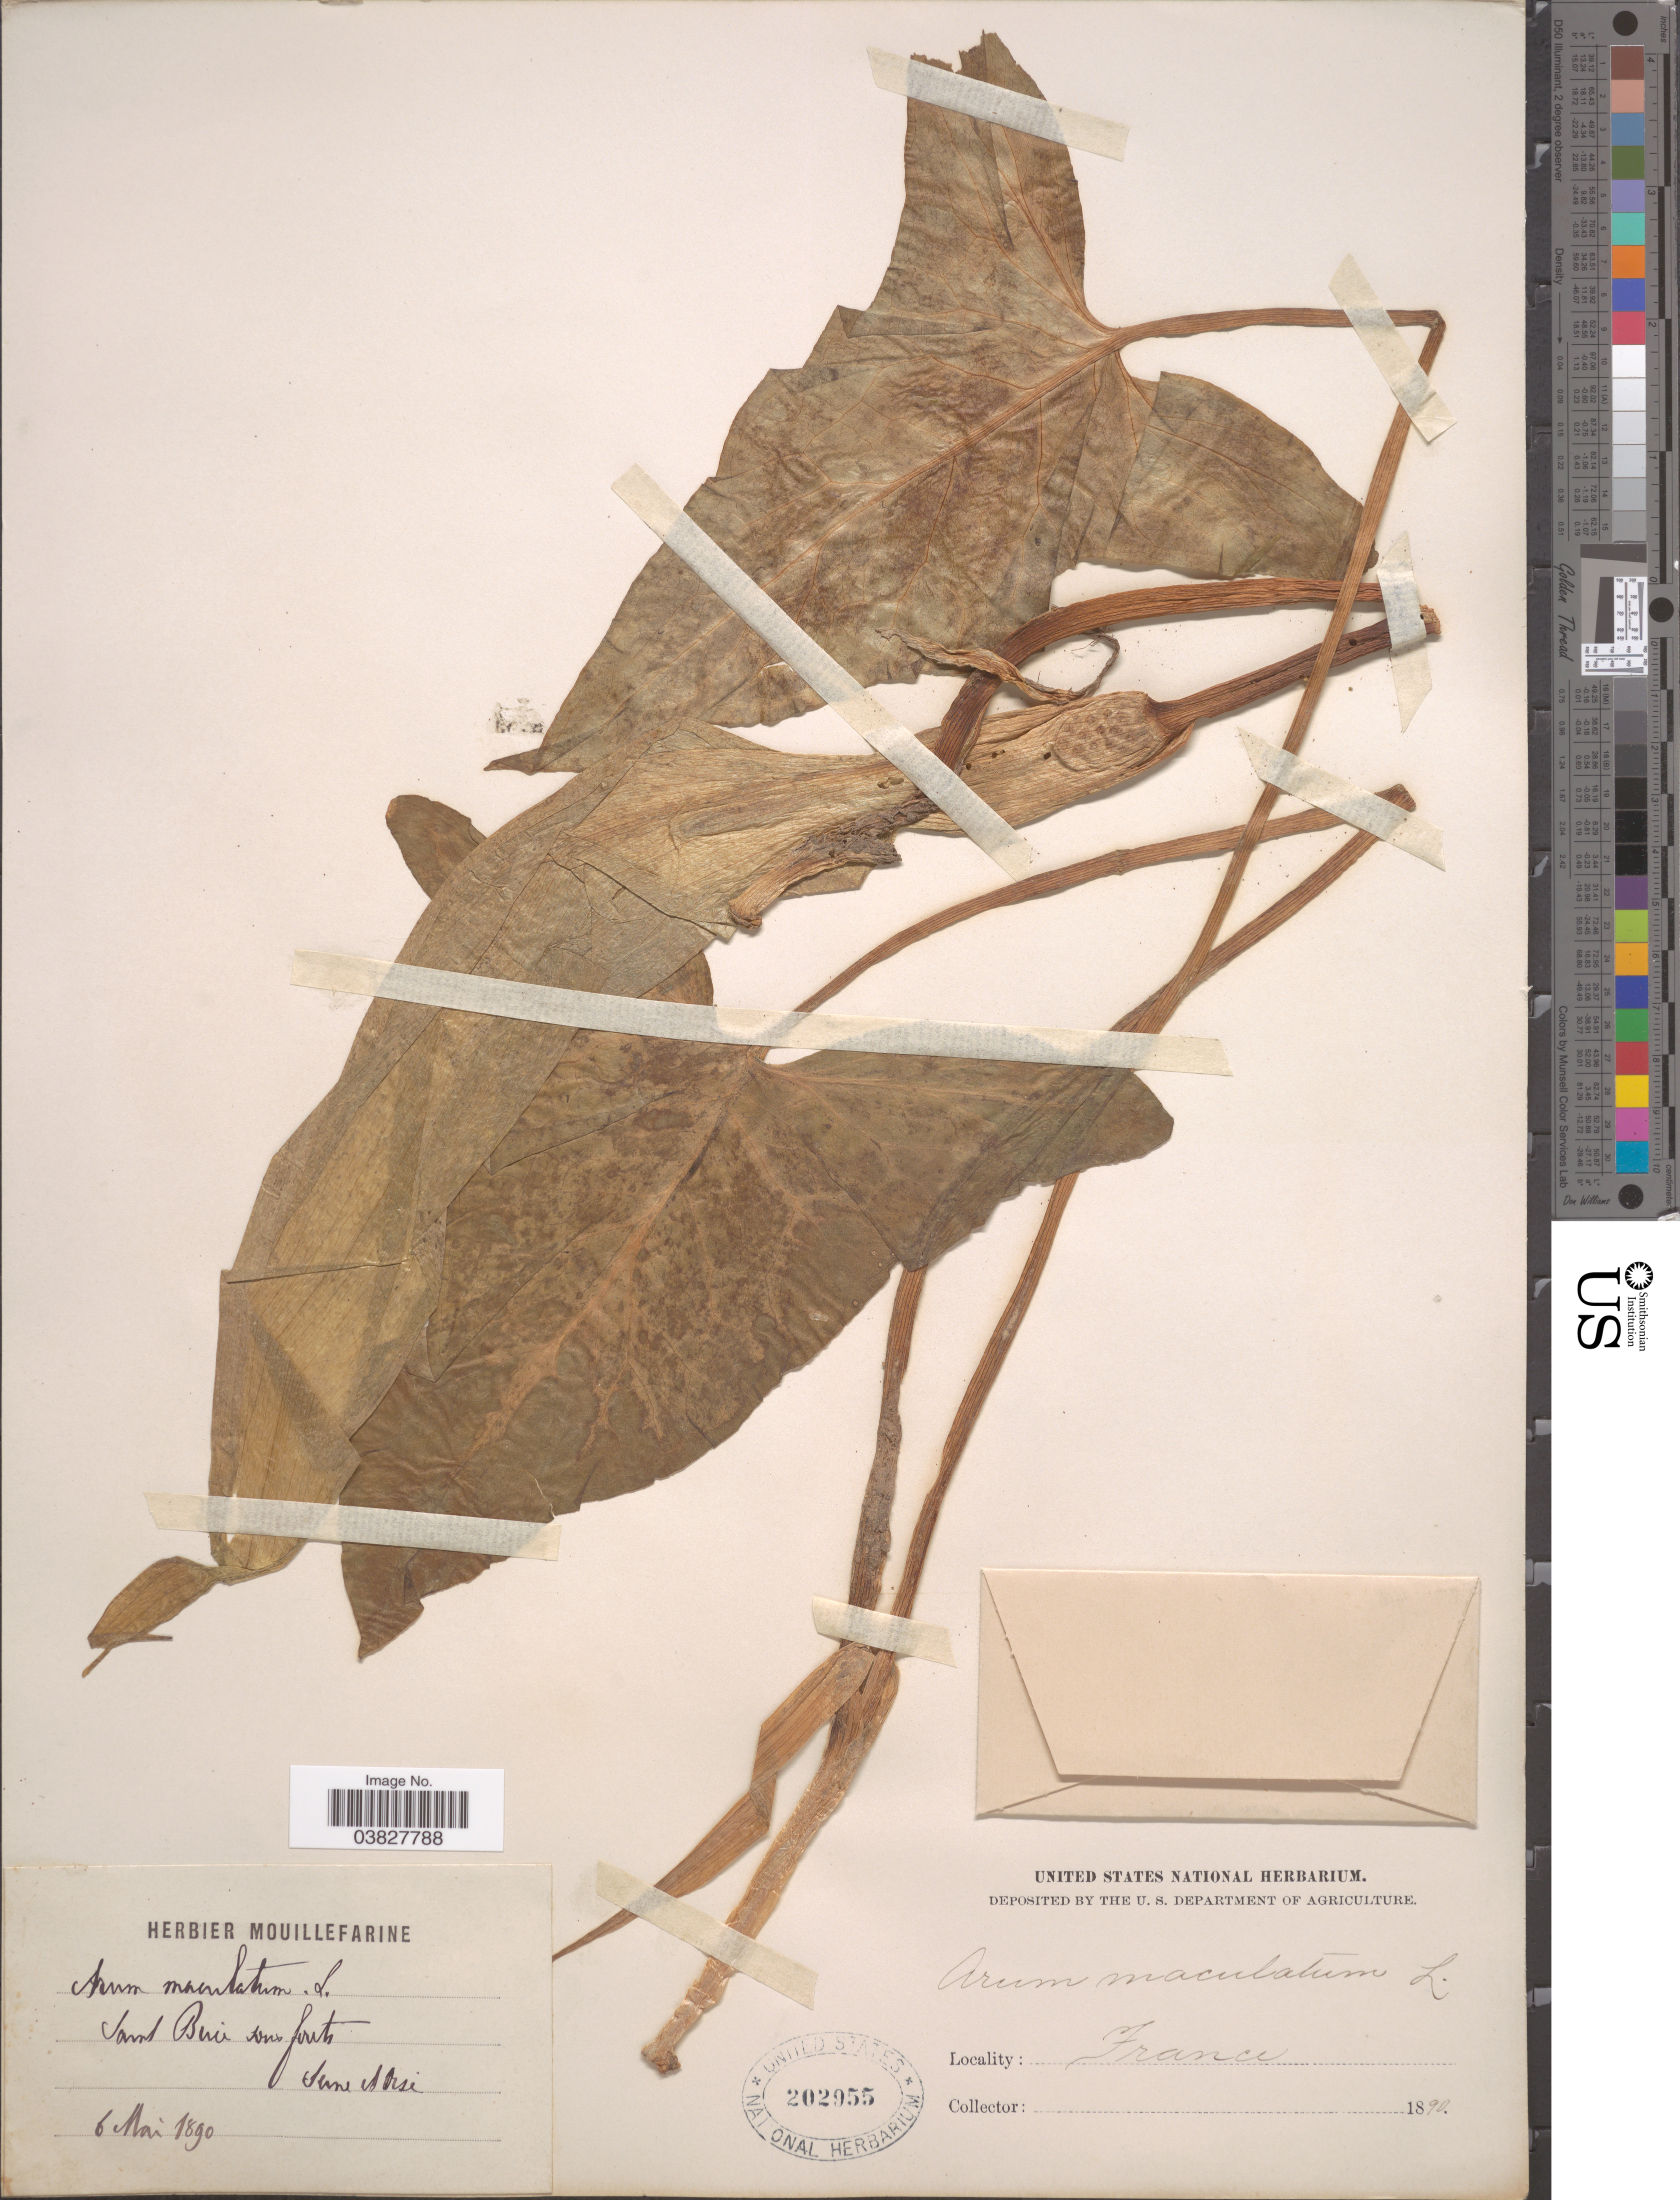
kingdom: Plantae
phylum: Tracheophyta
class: Liliopsida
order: Alismatales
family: Araceae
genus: Arum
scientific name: Arum maculatum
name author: L.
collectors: ex herb. Mouillefarine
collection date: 1890-05-06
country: France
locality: Saint Brice sous forets. Seine et Oise.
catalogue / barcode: US 202955